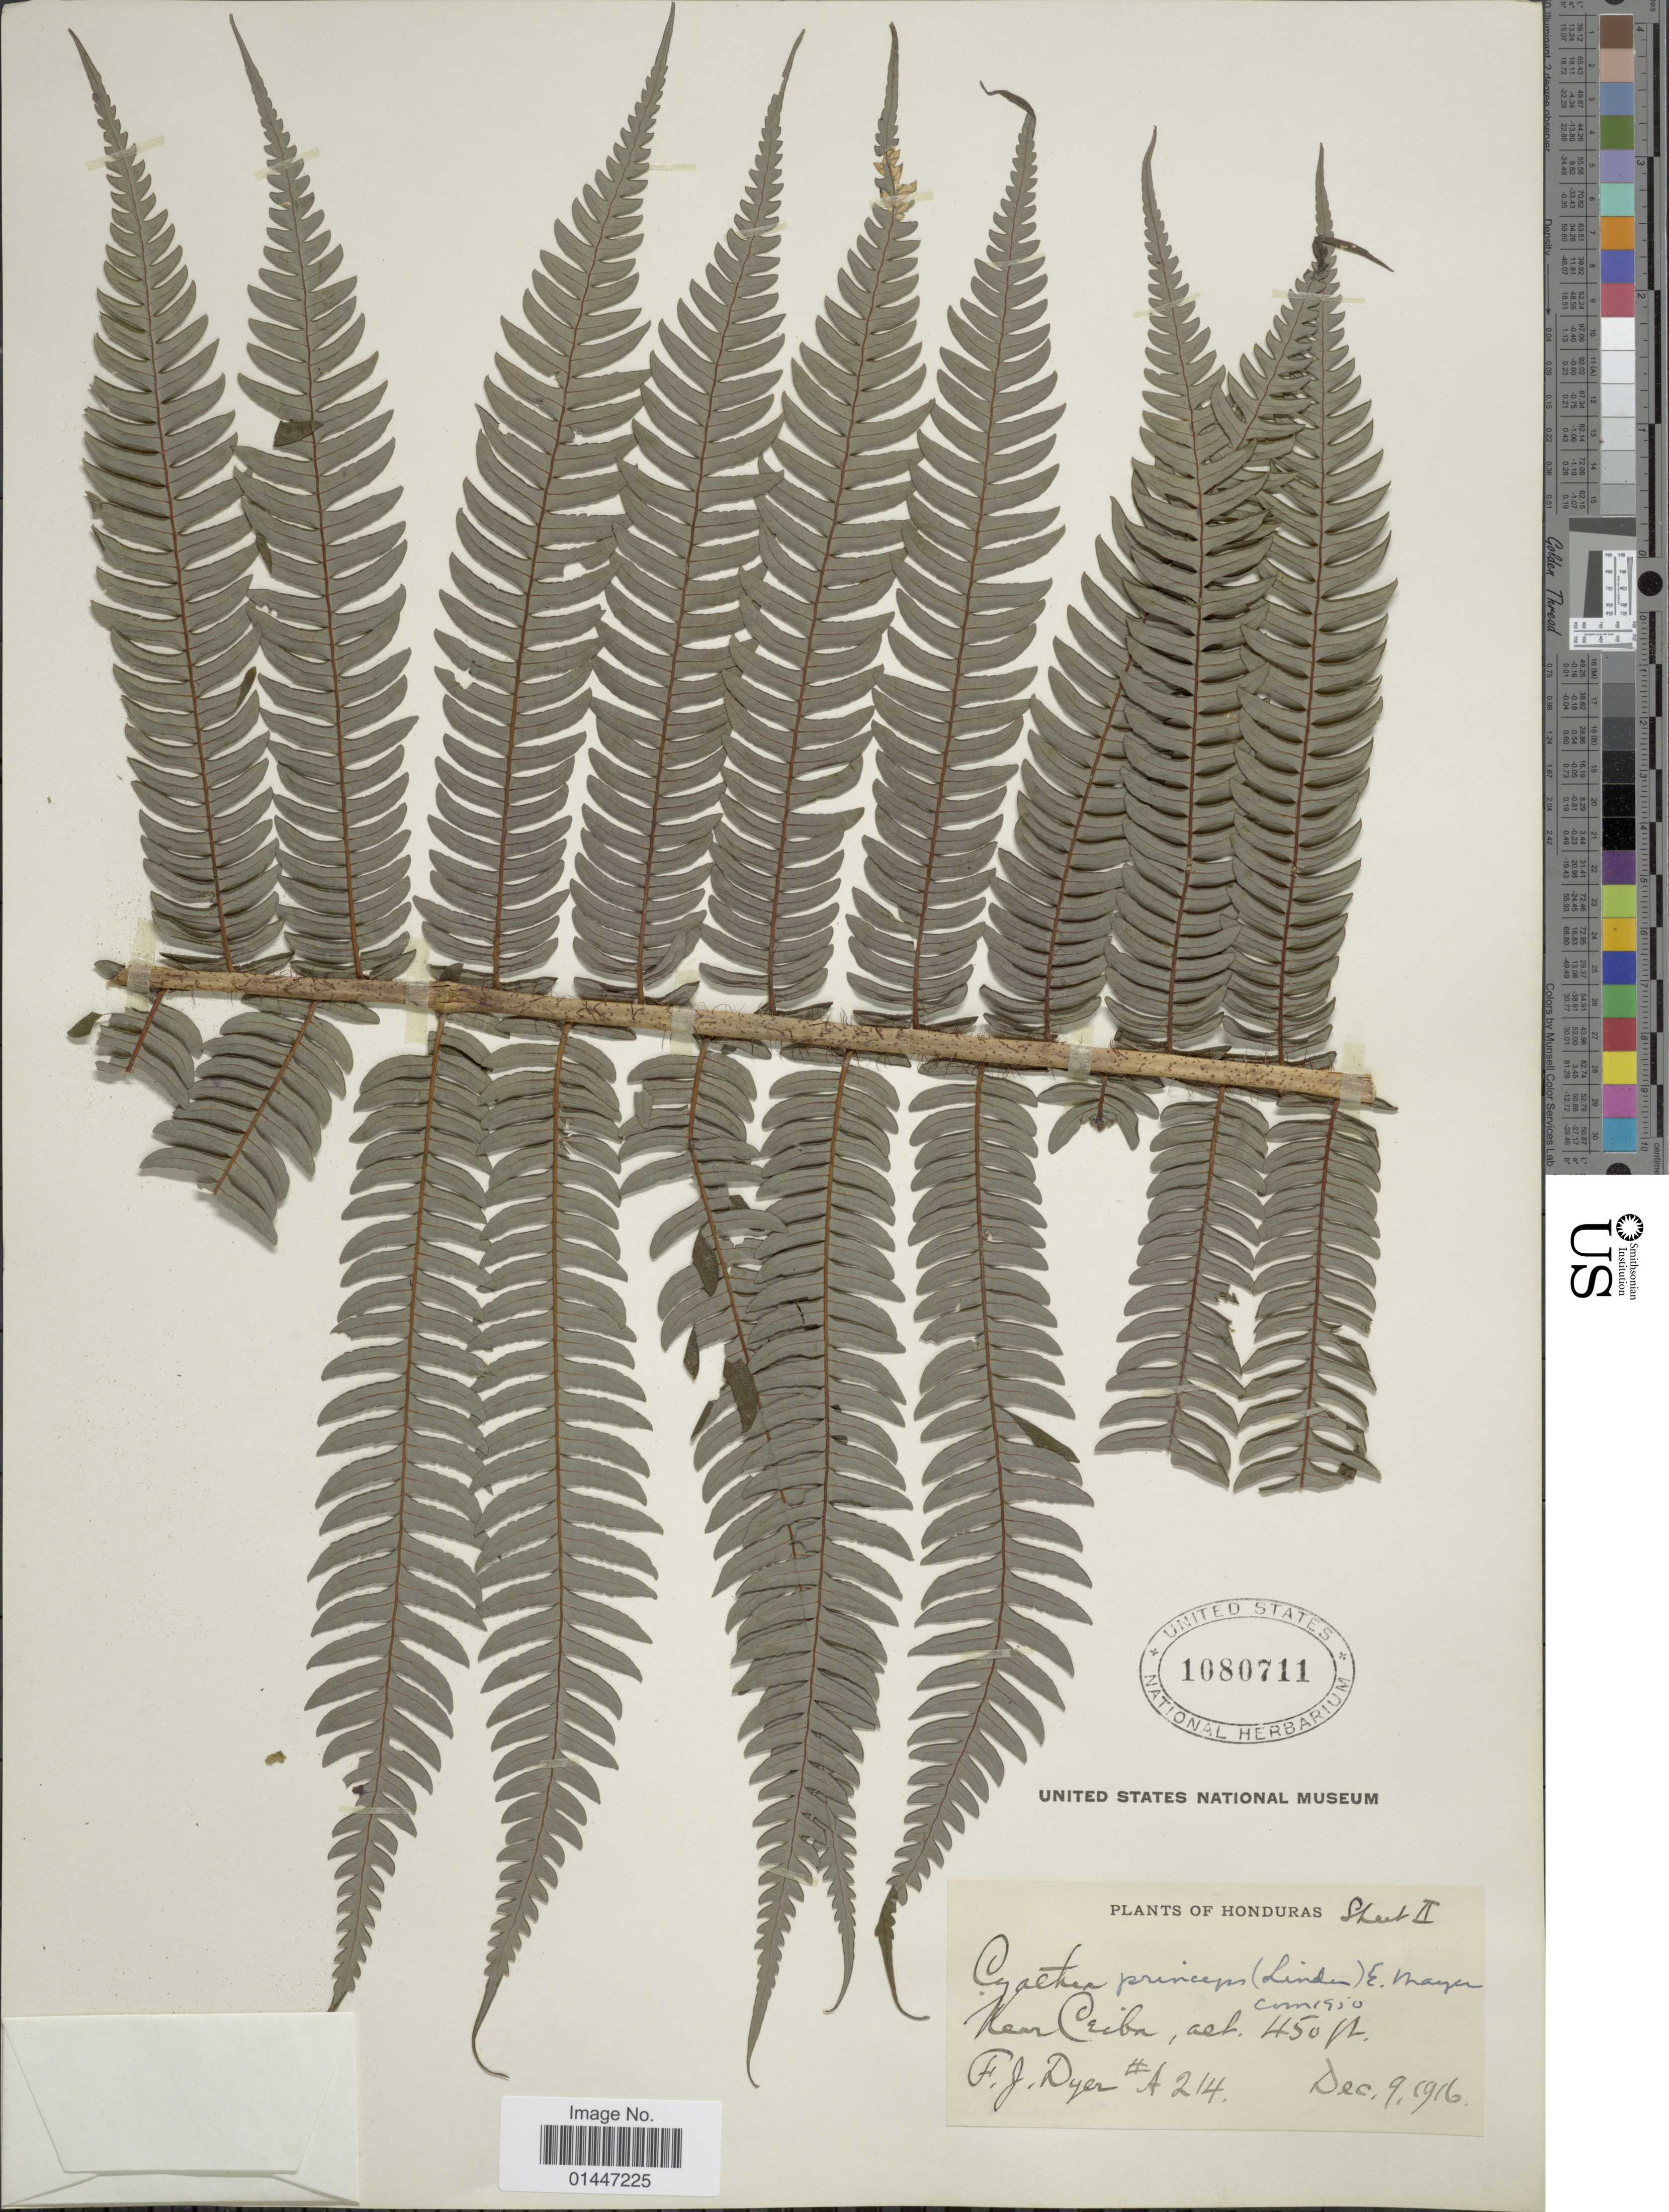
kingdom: Plantae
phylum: Tracheophyta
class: Polypodiopsida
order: Cyatheales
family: Cyatheaceae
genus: Sphaeropteris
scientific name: Sphaeropteris horrida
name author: (Liebm.) R.M. Tryon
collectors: F. J. Dyer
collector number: A214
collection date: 1916-12-09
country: Honduras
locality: Near Ceiba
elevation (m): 137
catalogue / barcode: US 1080711